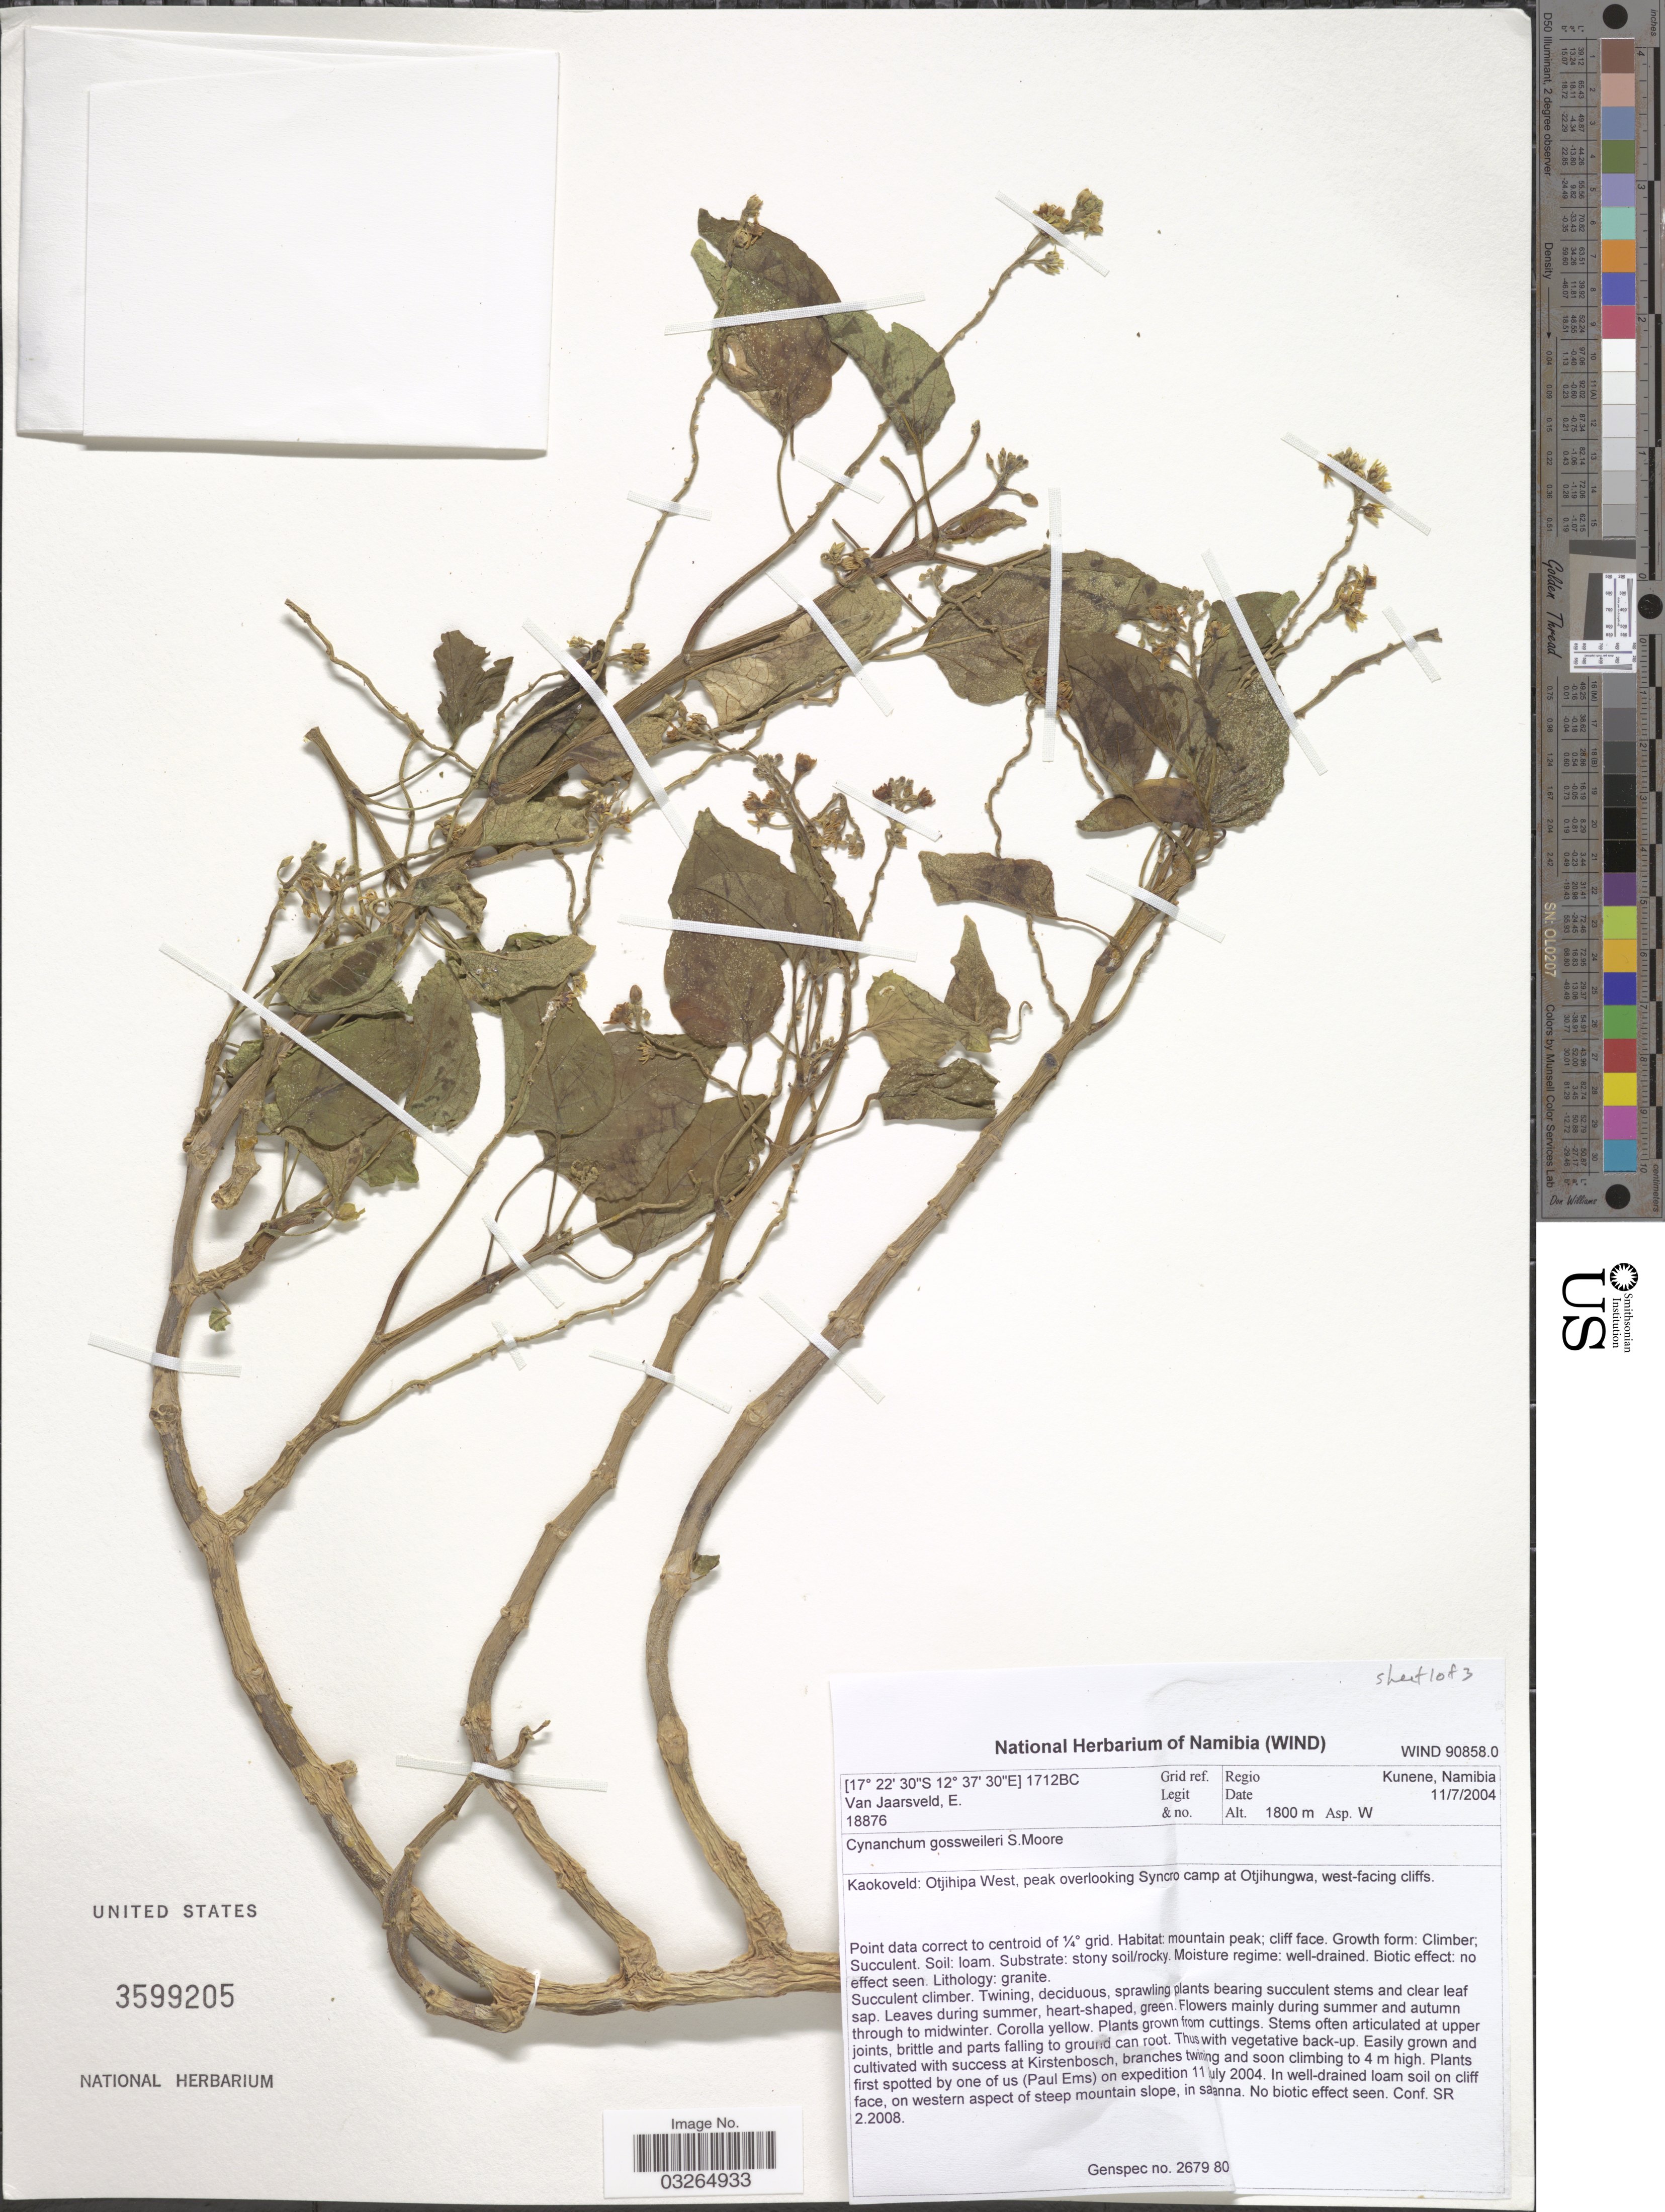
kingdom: Plantae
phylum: Tracheophyta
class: Magnoliopsida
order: Gentianales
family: Apocynaceae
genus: Cynanchum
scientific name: Cynanchum gossweileri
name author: S. Moore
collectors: E. van Jaarsveld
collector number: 18876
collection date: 2004-07-11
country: Namibia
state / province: Kunene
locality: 1712BC Grid ref. Kaokoveld: Otjihipa West, peak overlooking Syncro camp at Otjihungwa, west-facing cliffs.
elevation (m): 1800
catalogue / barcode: US 3599205